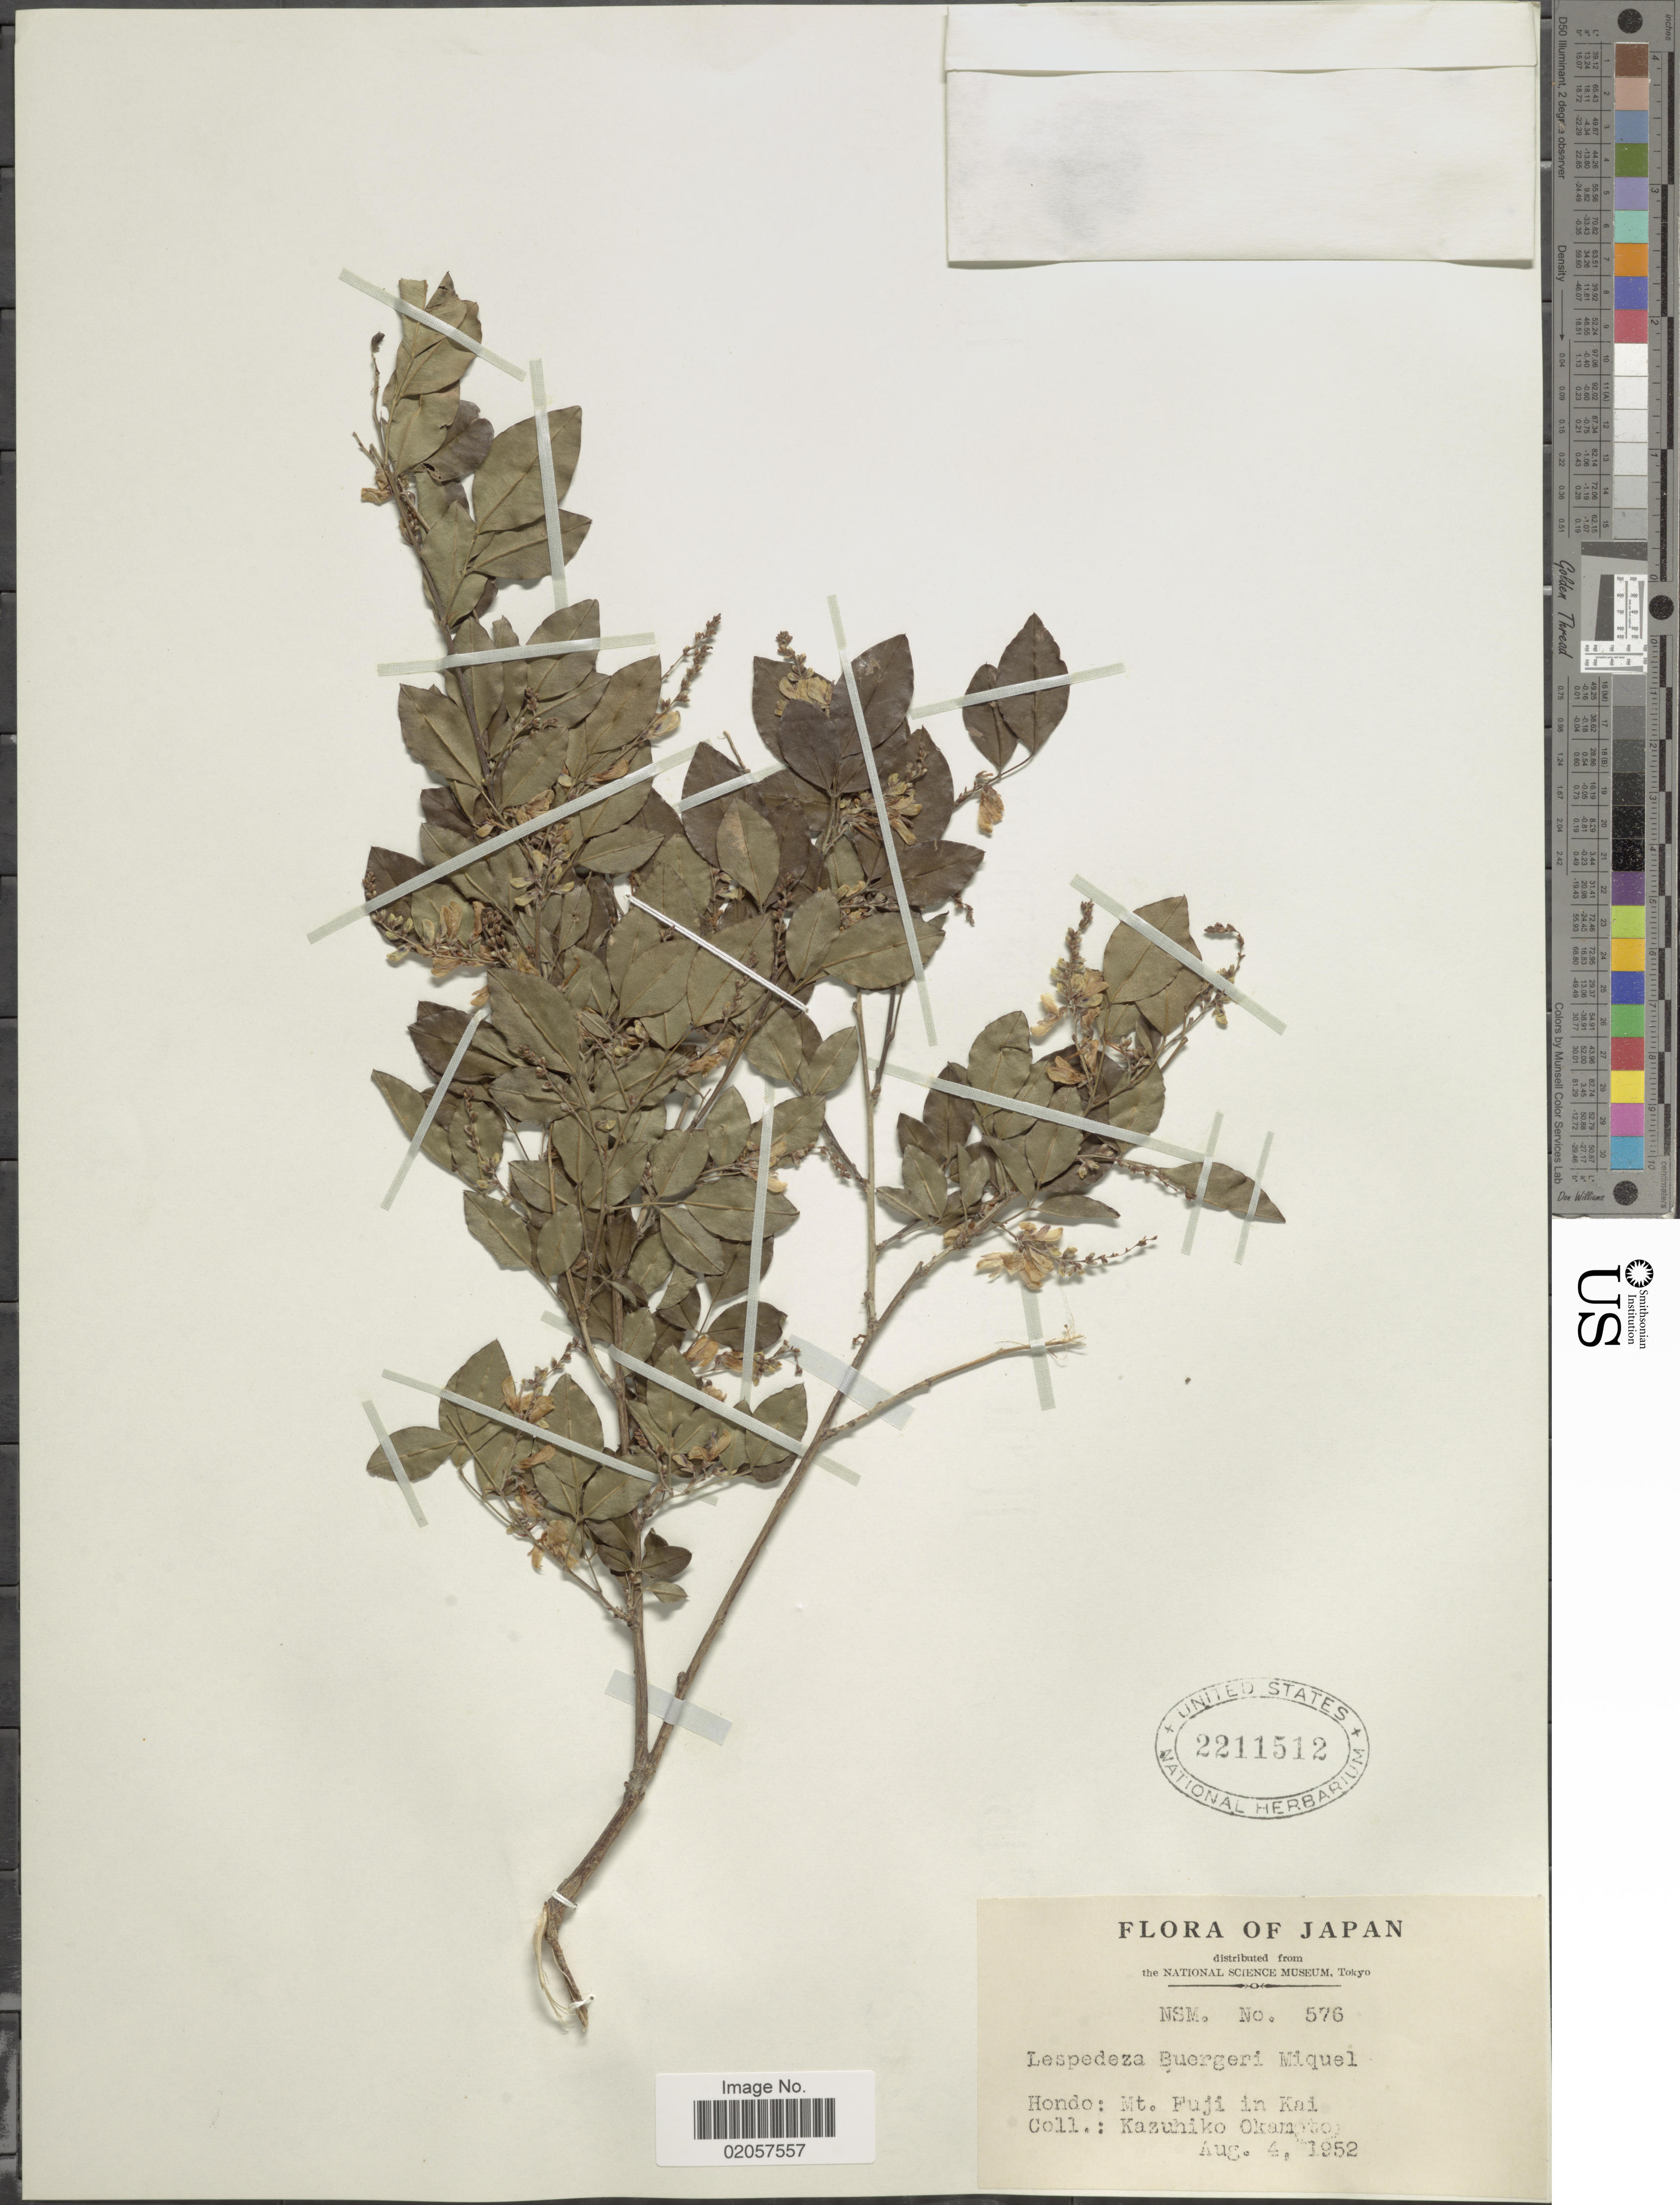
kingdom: Plantae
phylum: Tracheophyta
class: Magnoliopsida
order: Fabales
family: Fabaceae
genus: Lespedeza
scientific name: Lespedeza buergeri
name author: Miq.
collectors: K. Okamoto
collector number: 576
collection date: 1952-08-04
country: Japan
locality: Japan, Mt.Fuji in Kai.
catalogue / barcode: US 2211512